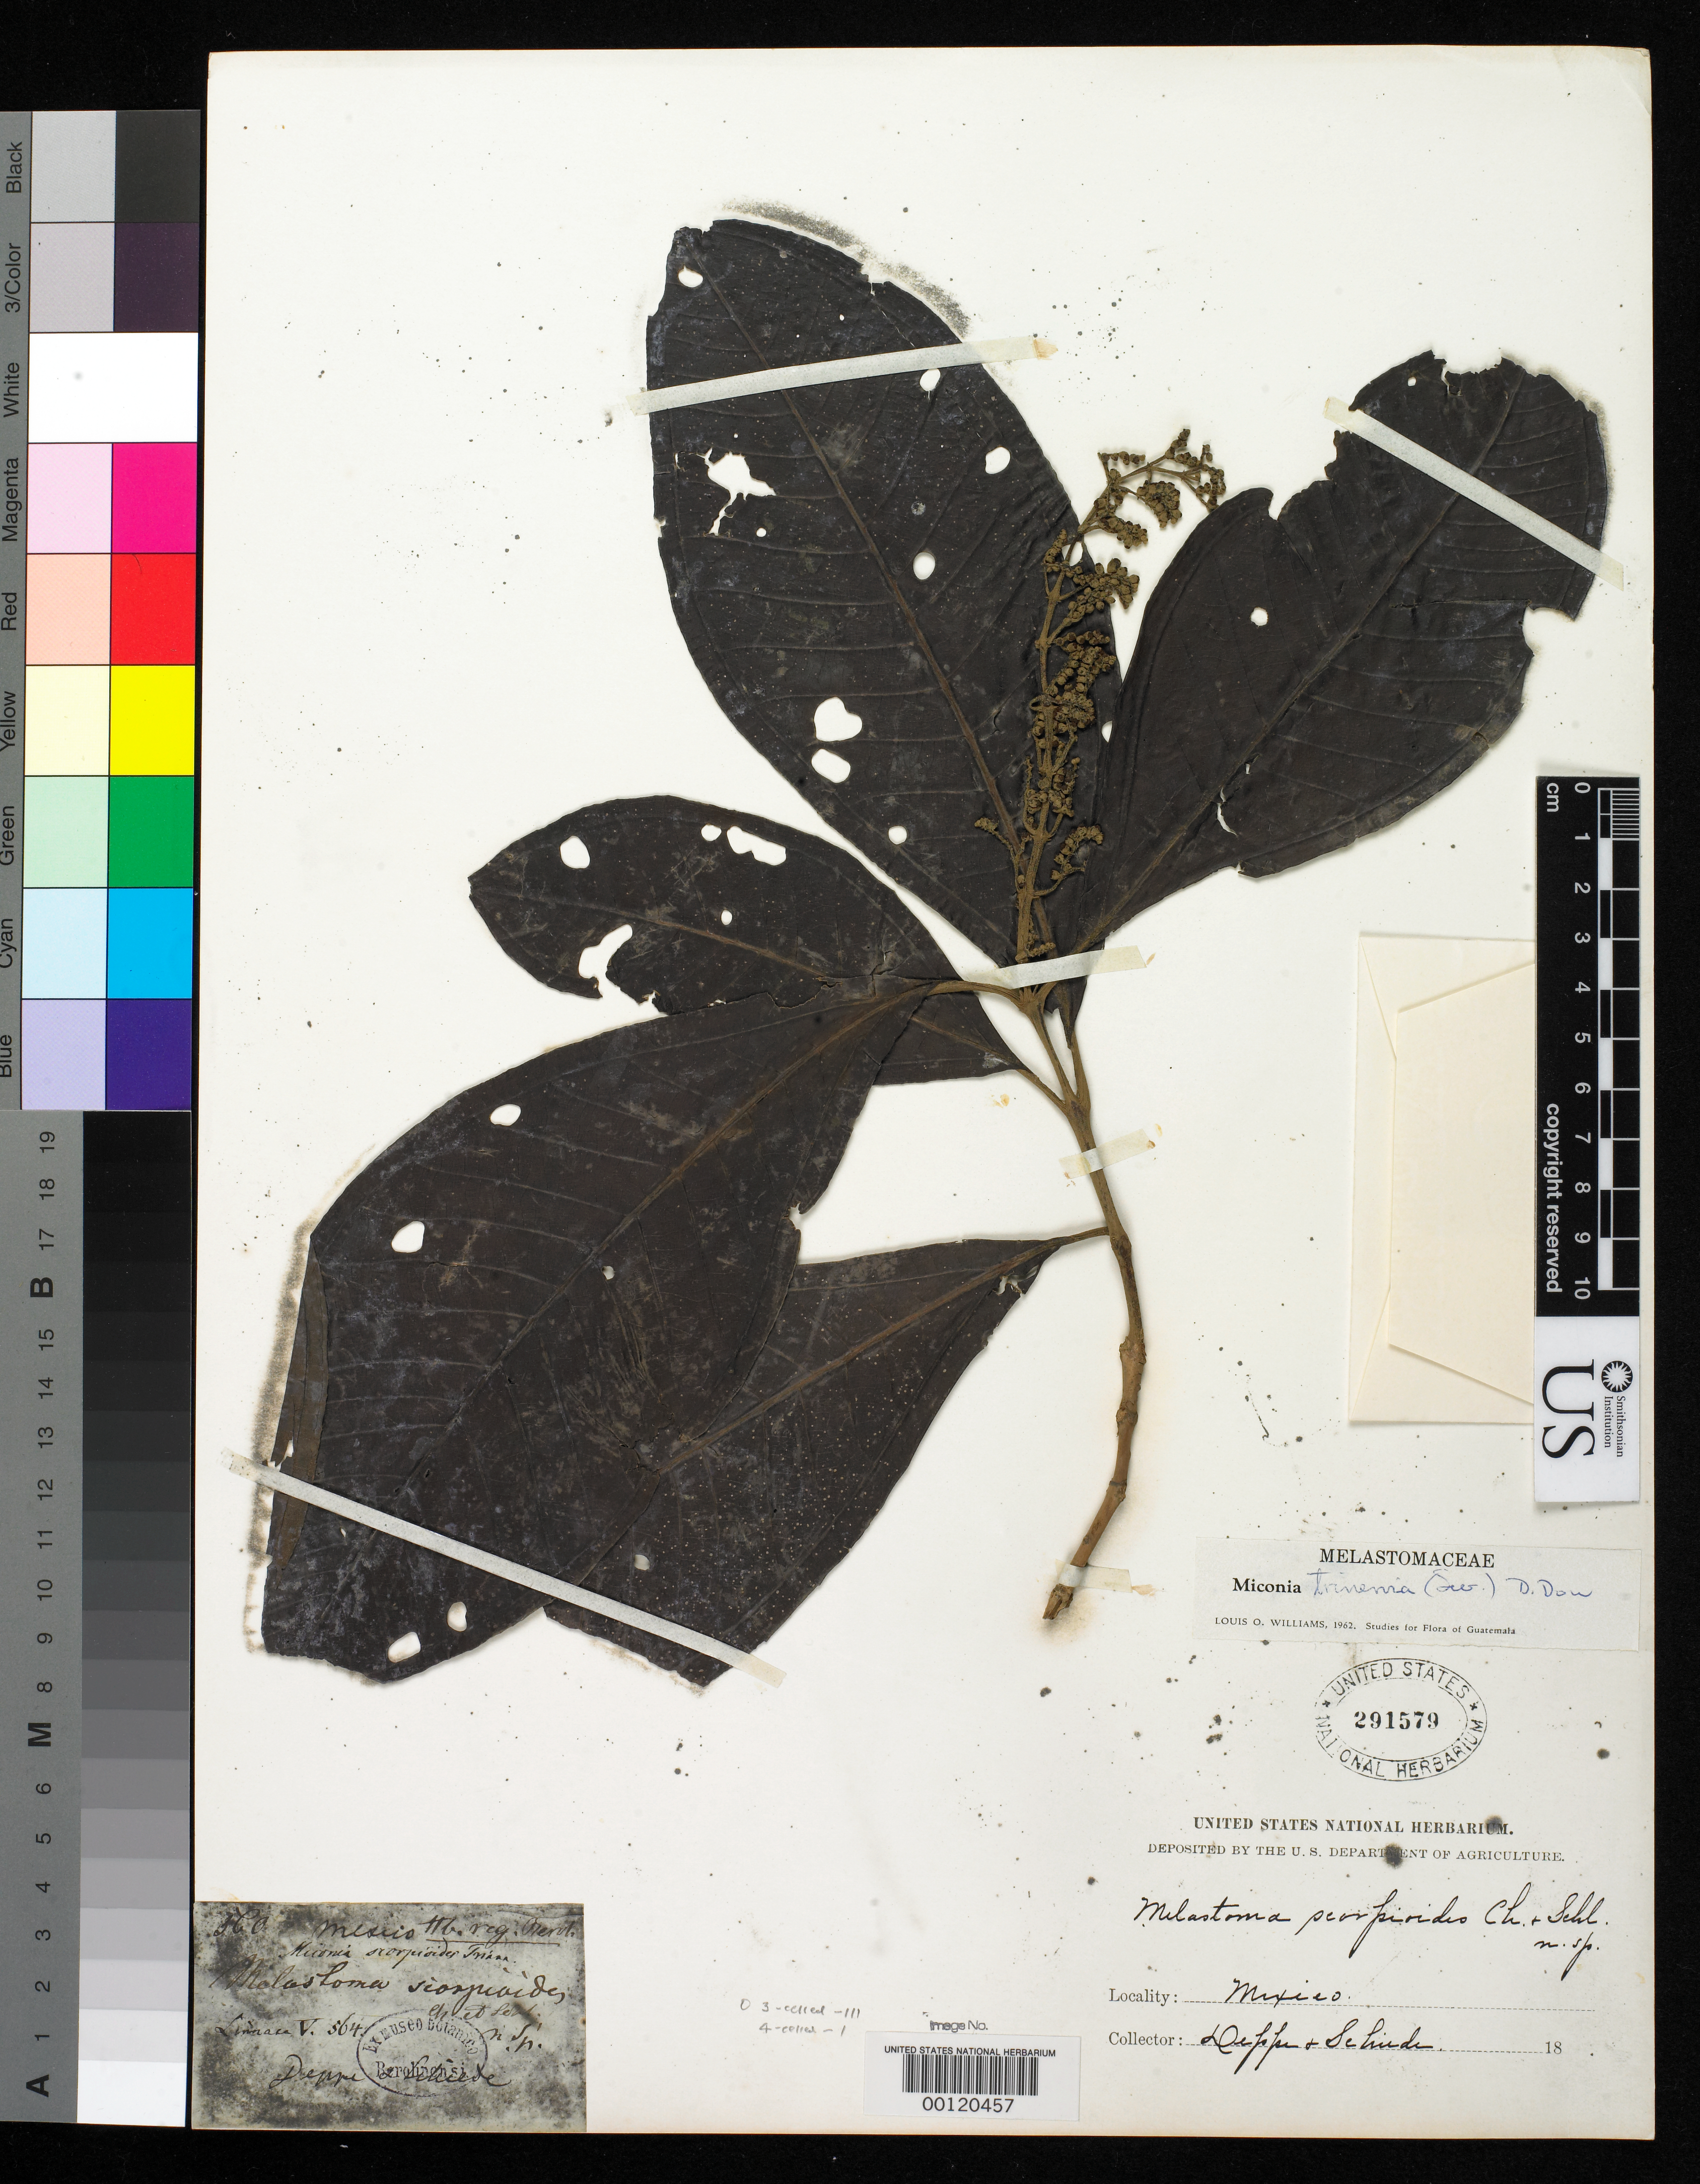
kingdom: Plantae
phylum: Tracheophyta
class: Magnoliopsida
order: Myrtales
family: Melastomataceae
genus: Melastoma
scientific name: Melastoma scorpioides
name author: Cham. & Schltdl.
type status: Isotype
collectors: C. J. W. Schiede & F. Deppe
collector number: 560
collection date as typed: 1828 to -- --- 1829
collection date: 1828/1829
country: Mexico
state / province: Veracruz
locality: Cuesta Grande de Chiconquiaco.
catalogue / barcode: US 291579